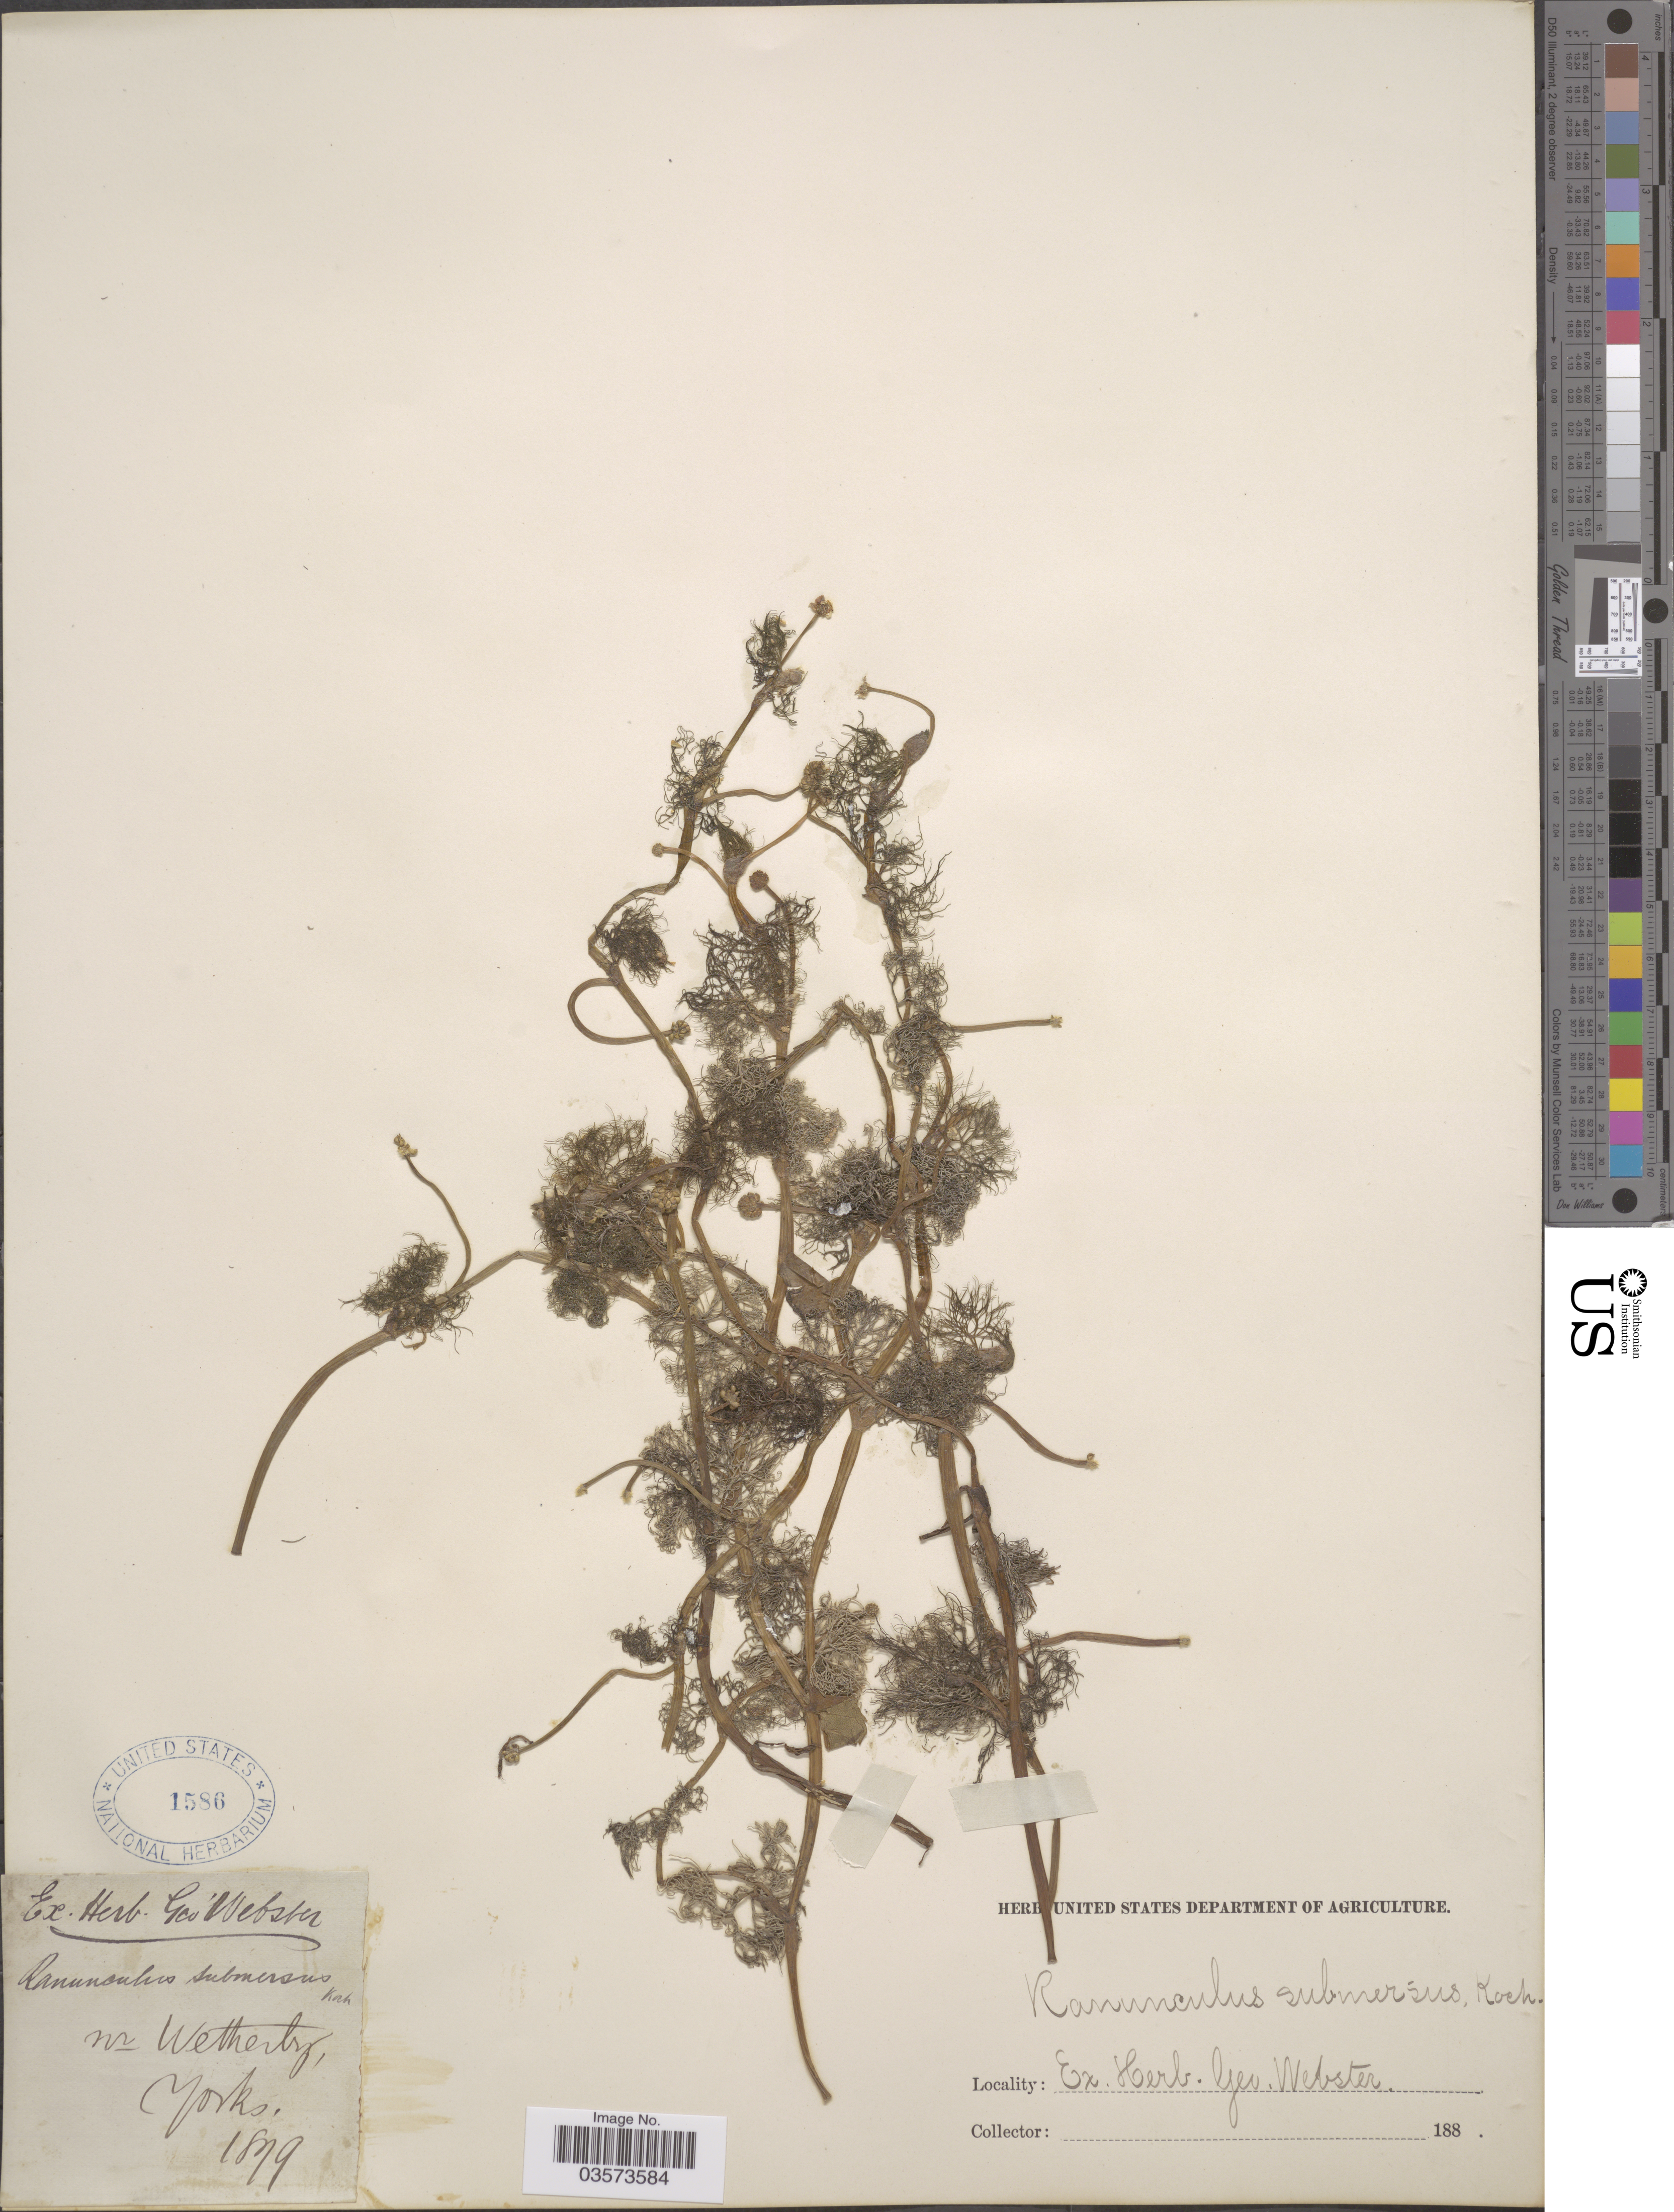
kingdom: Plantae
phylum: Tracheophyta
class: Magnoliopsida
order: Ranunculales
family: Ranunculaceae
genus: Ranunculus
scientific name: Ranunculus aquatilis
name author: L.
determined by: Strong, Mark T., (BOT), Smithsonian Institution - National Museum of Natural History (UNITED STATES)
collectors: ex herb. Geo. Webster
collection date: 1879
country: United Kingdom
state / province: England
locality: Nr Wetherby. Yorks.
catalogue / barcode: US 1586